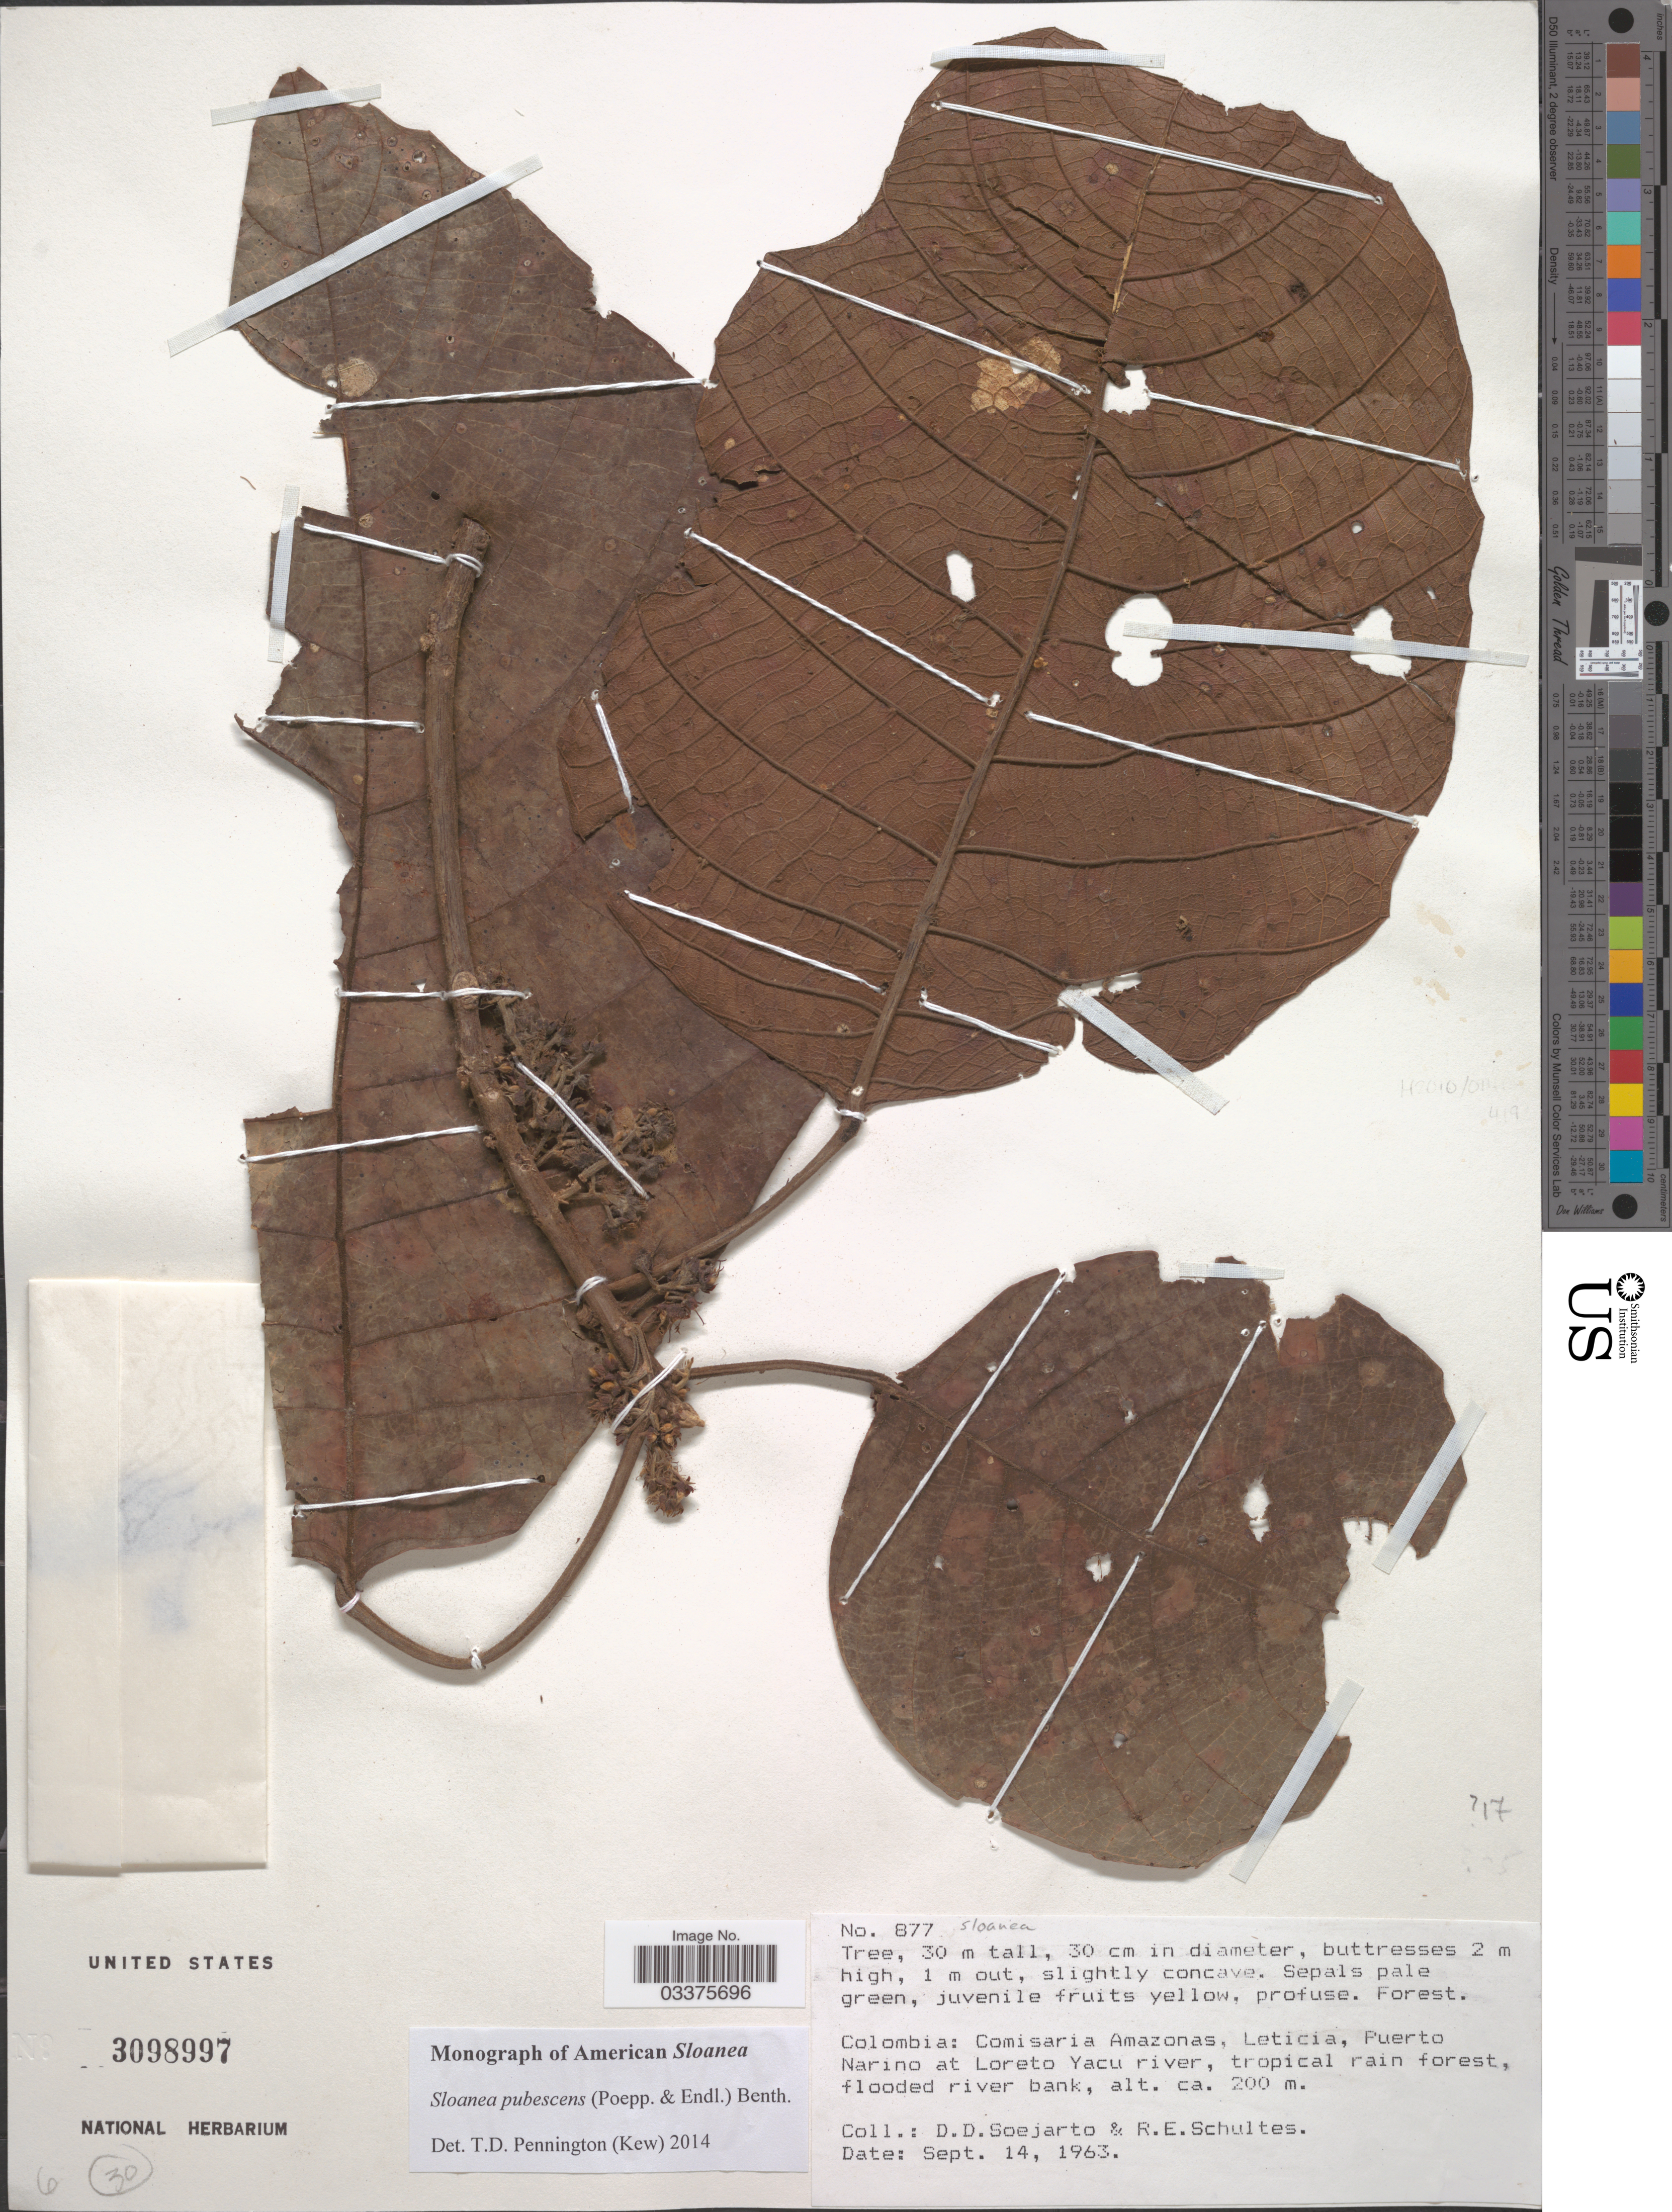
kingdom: Plantae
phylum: Tracheophyta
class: Magnoliopsida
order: Oxalidales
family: Elaeocarpaceae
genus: Sloanea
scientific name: Sloanea pubescens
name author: (Poepp. & Endl.) Benth.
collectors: R. E. Schultes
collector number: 877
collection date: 1963-09-14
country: Colombia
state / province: Amazônas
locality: Comisaria Amazonas, Leticia, Puerto Narino at Loreto Yacu river.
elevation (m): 200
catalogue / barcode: US 3098997